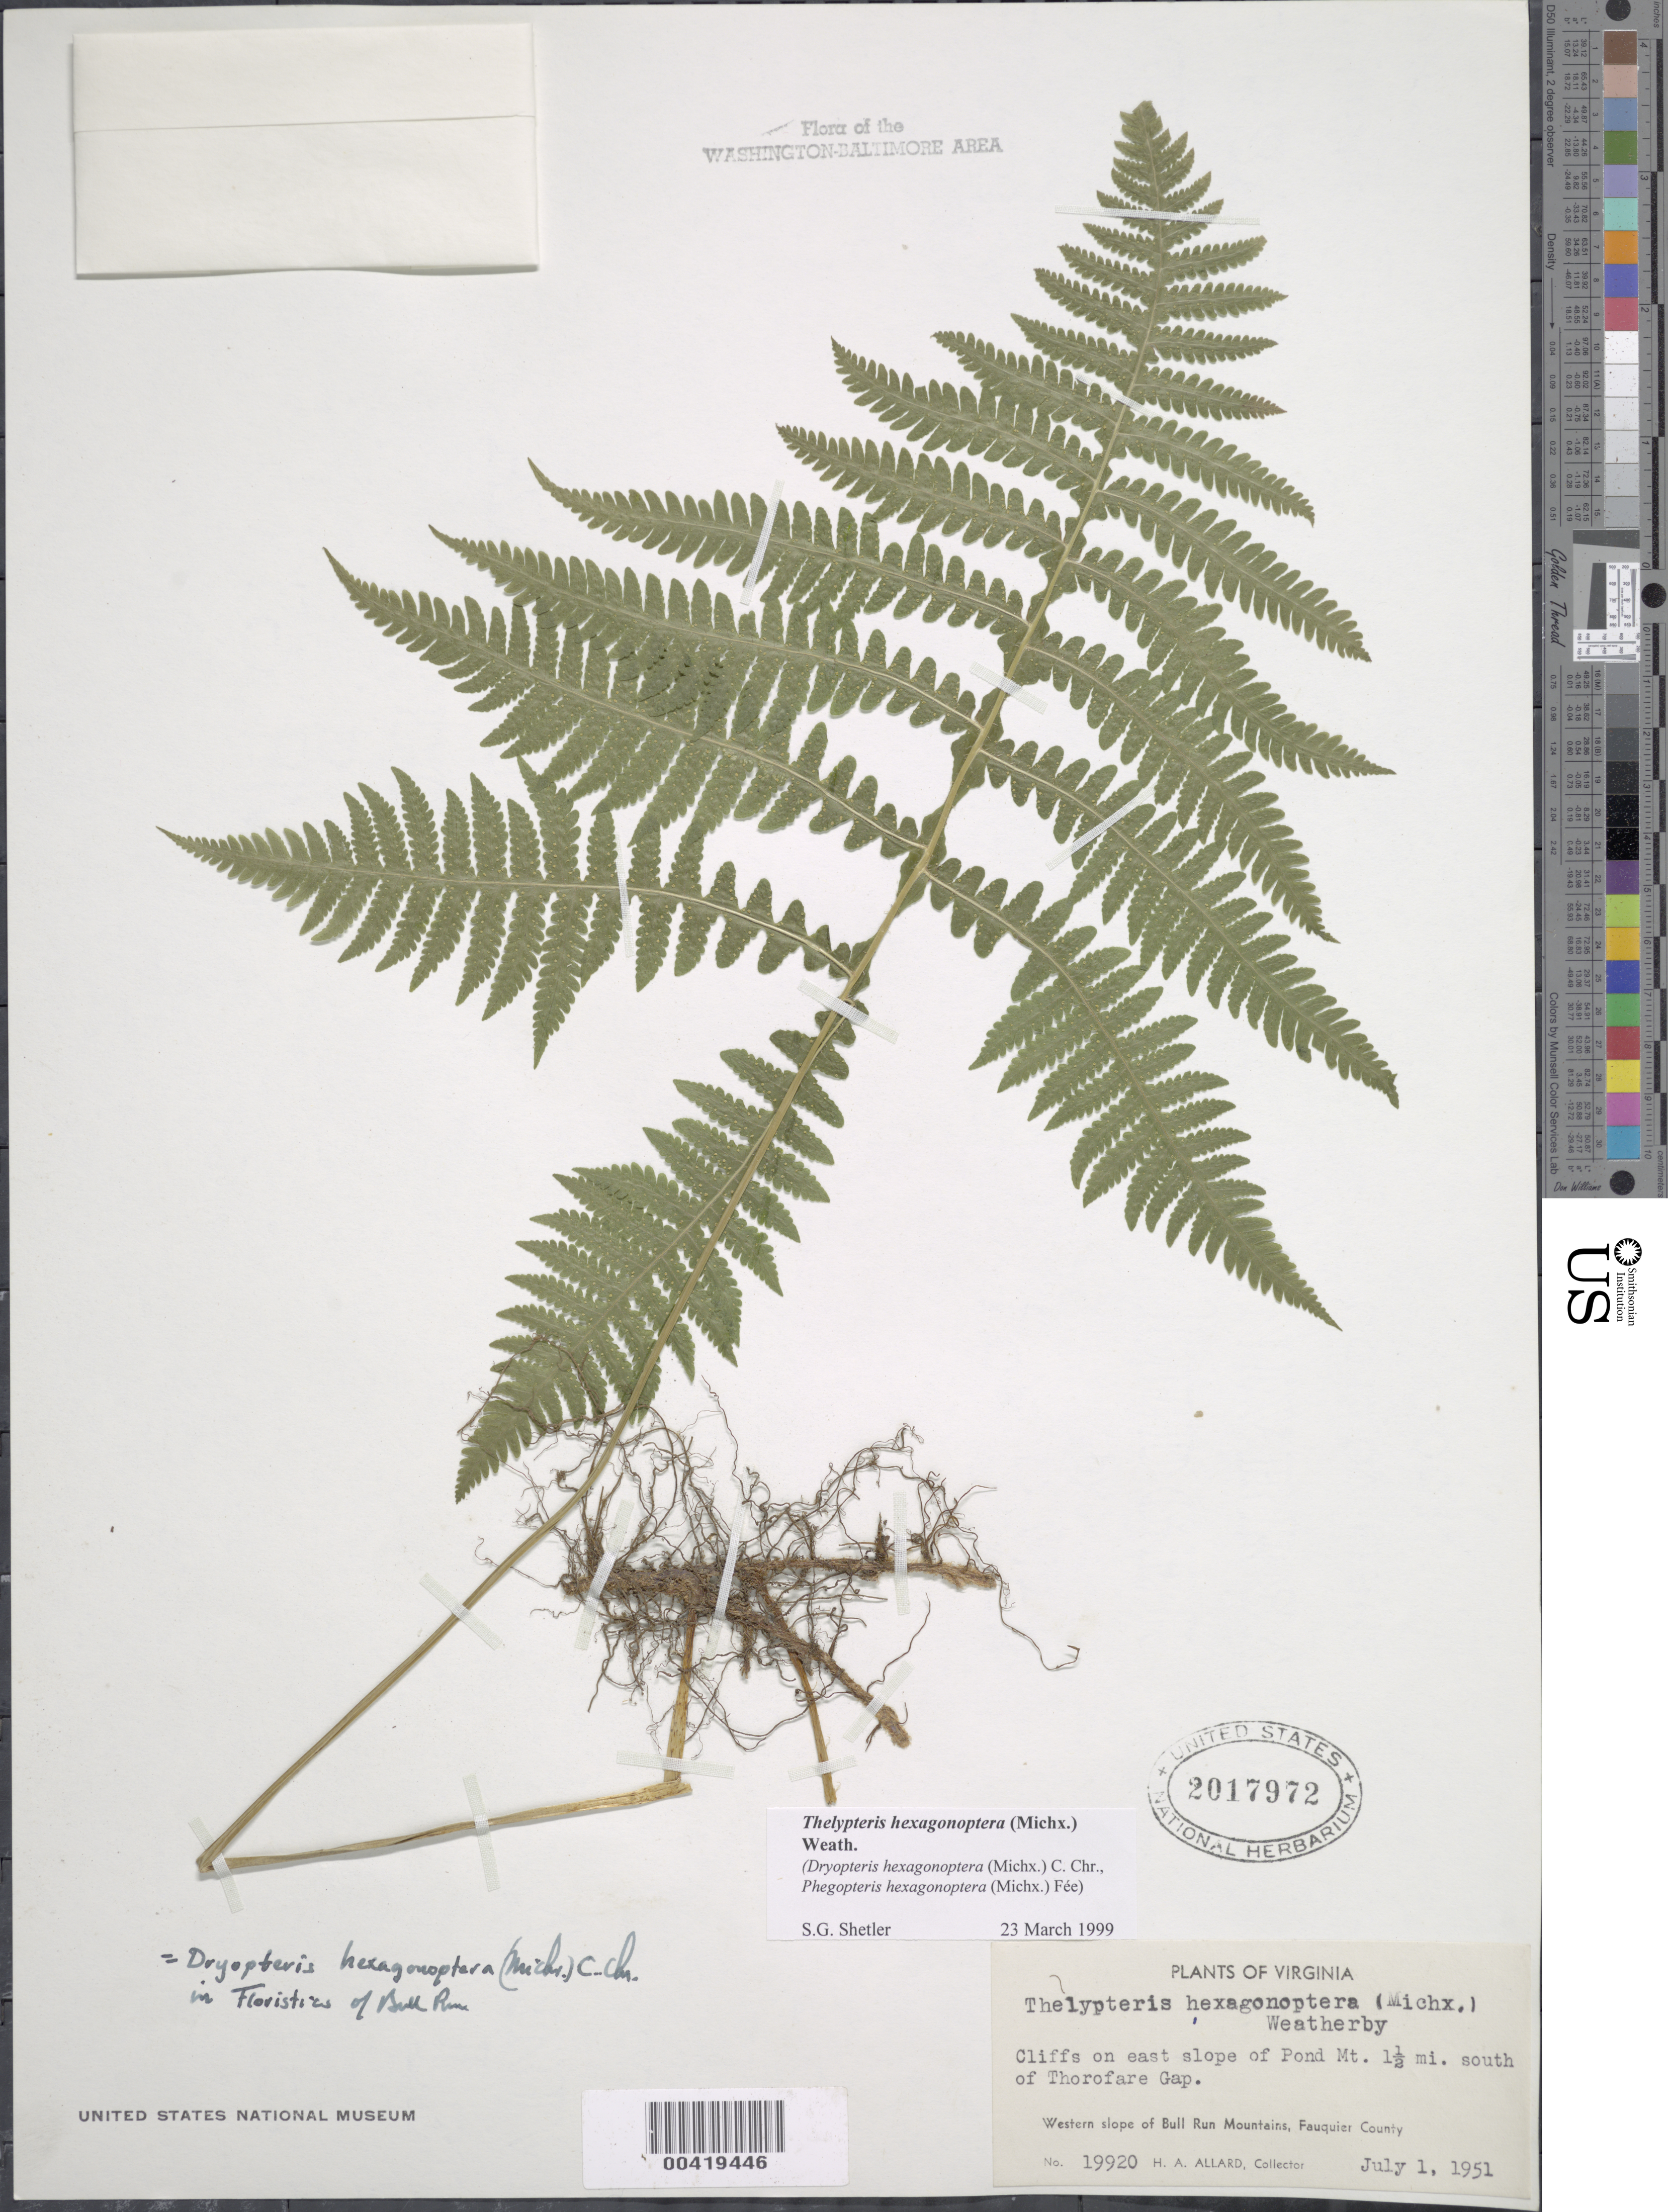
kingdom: Plantae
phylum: Tracheophyta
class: Polypodiopsida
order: Polypodiales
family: Thelypteridaceae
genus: Phegopteris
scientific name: Phegopteris hexagonoptera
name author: (Michx.) Fée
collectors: H. A. Allard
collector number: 19920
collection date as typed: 01 Jul 1951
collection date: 1951-07-01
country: United States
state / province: Virginia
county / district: Fauquier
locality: South of Thorofare Gap, Pond Mountain Bull Run Mts.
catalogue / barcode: US 2017972